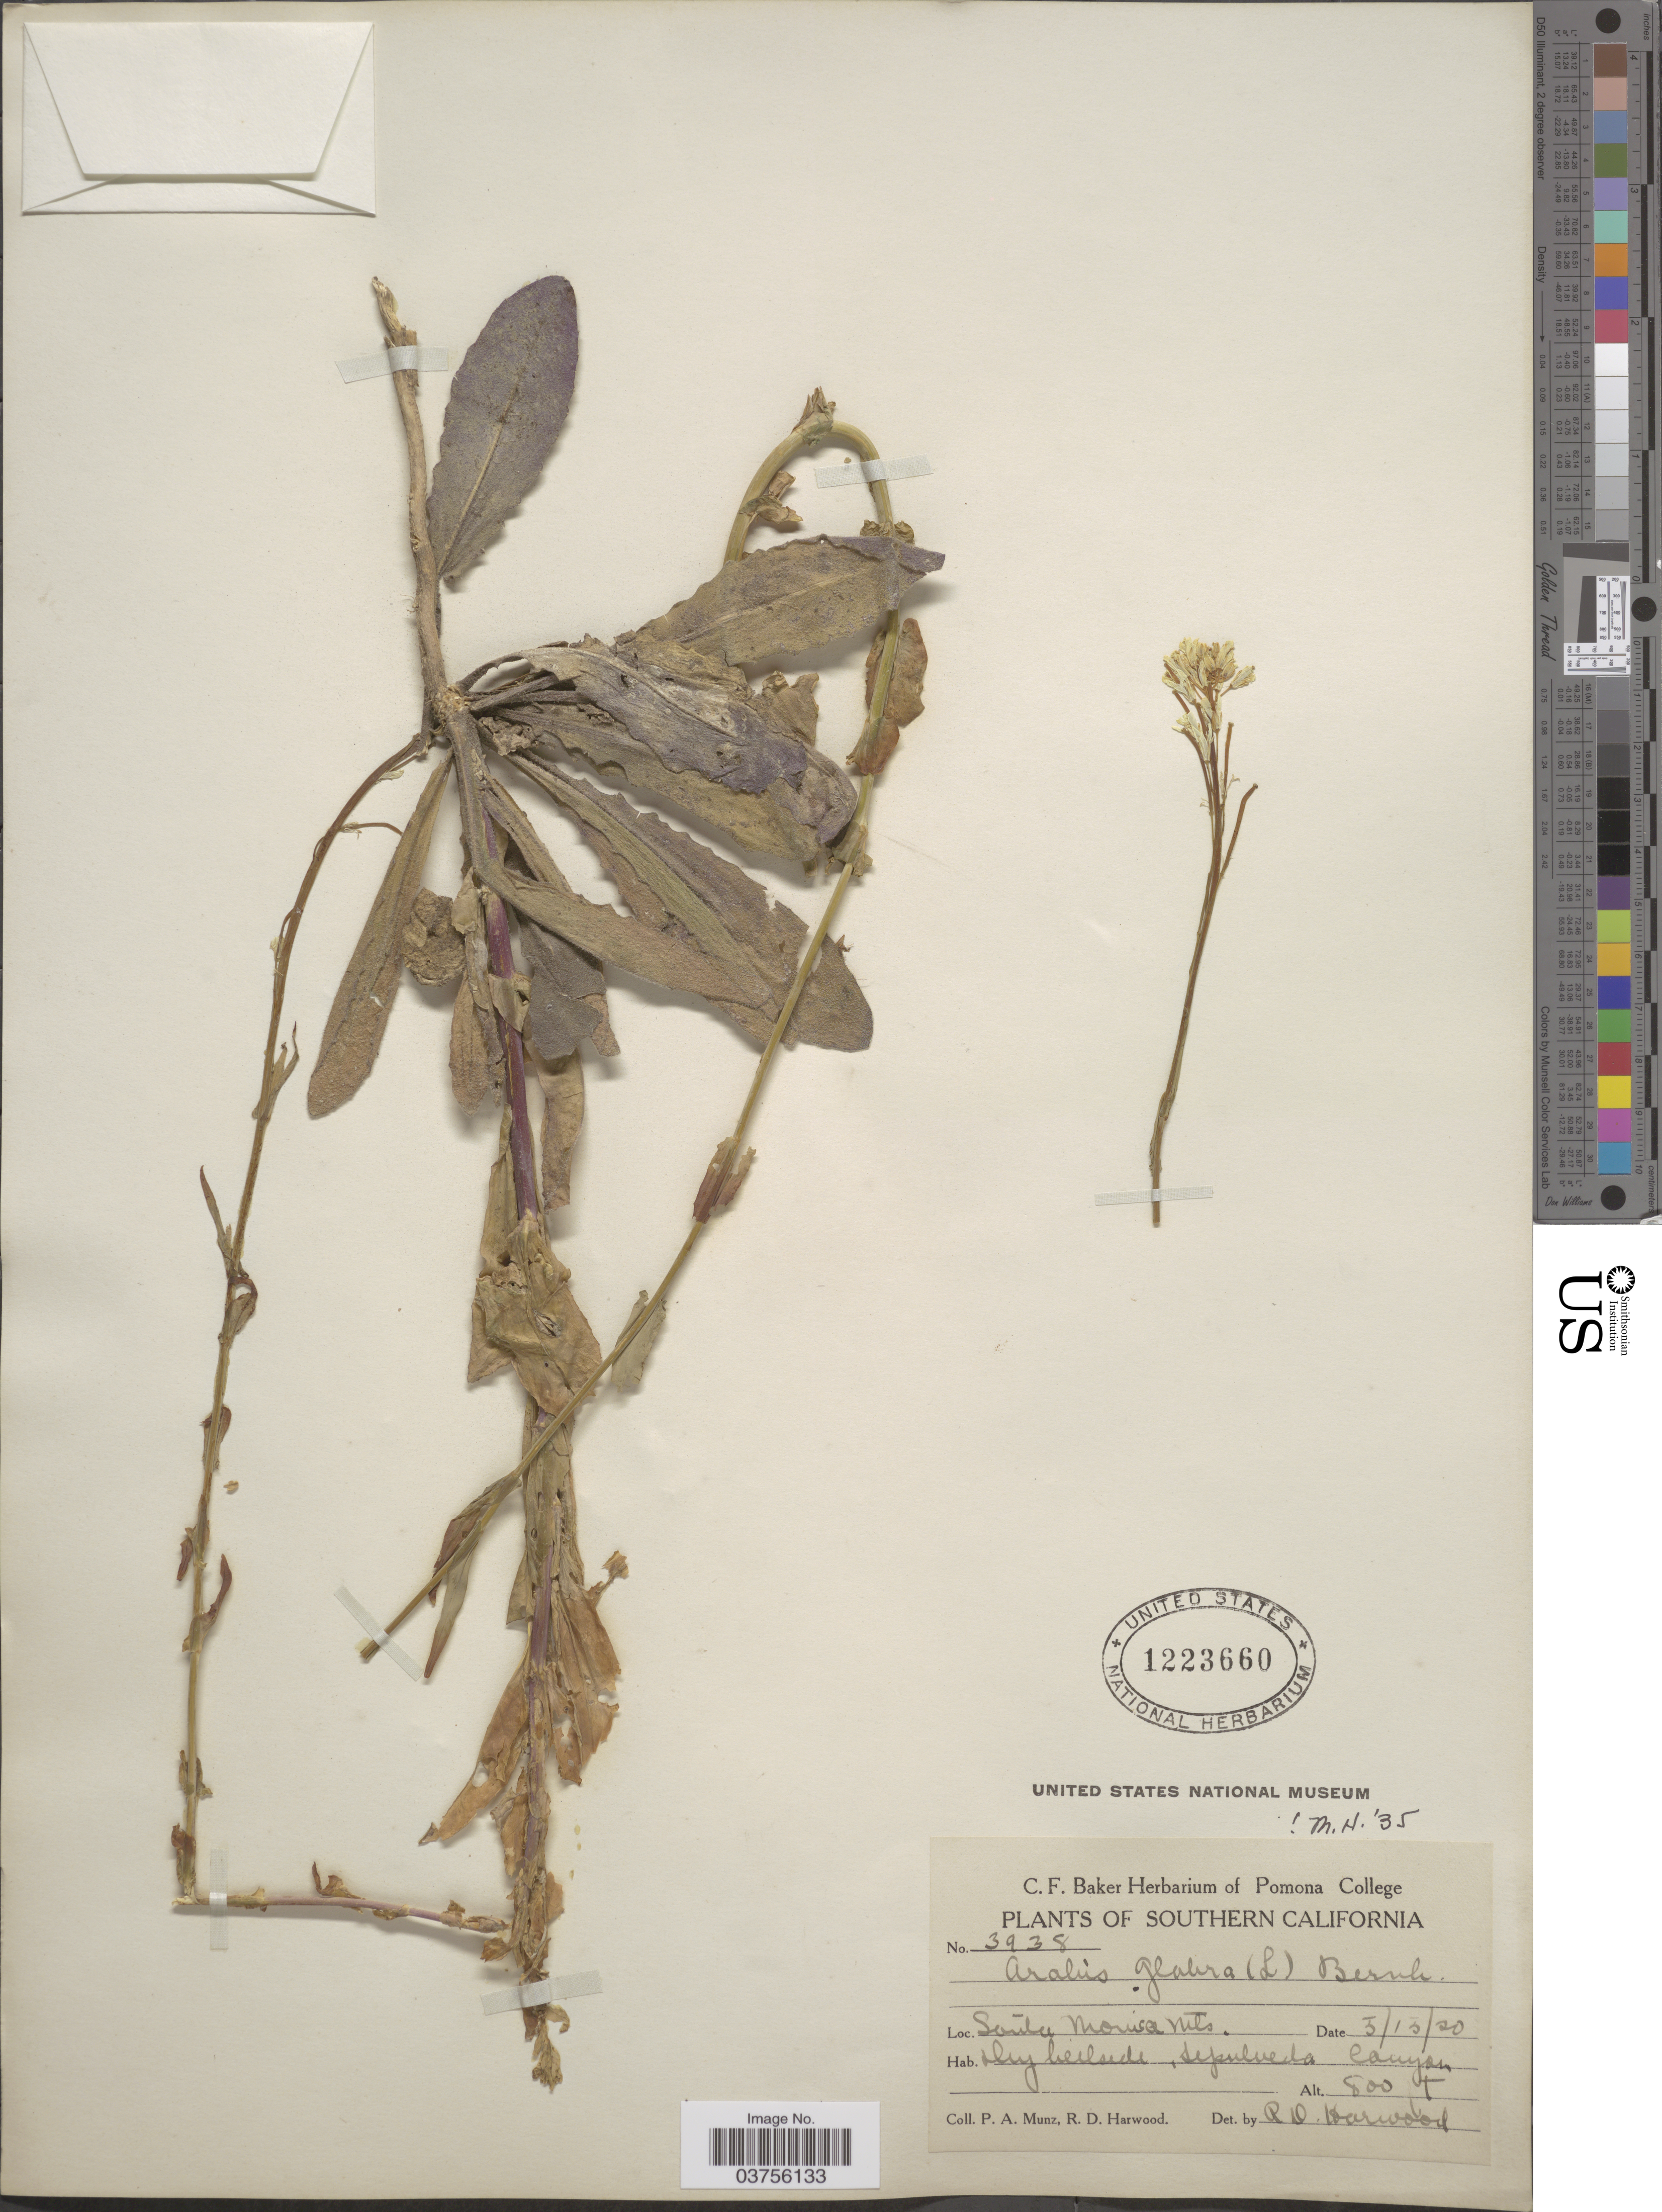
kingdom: Plantae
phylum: Tracheophyta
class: Magnoliopsida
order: Brassicales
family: Brassicaceae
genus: Turritis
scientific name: Turritis glabra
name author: L.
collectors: P. A. Munz & R. Harwood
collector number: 3938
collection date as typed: Transcribed d/m/y: 13/5/20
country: United States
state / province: California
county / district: Los Angeles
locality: Southern California. Santa Monica Mts. Sepulveda Canyon.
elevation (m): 244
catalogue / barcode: US 1223660